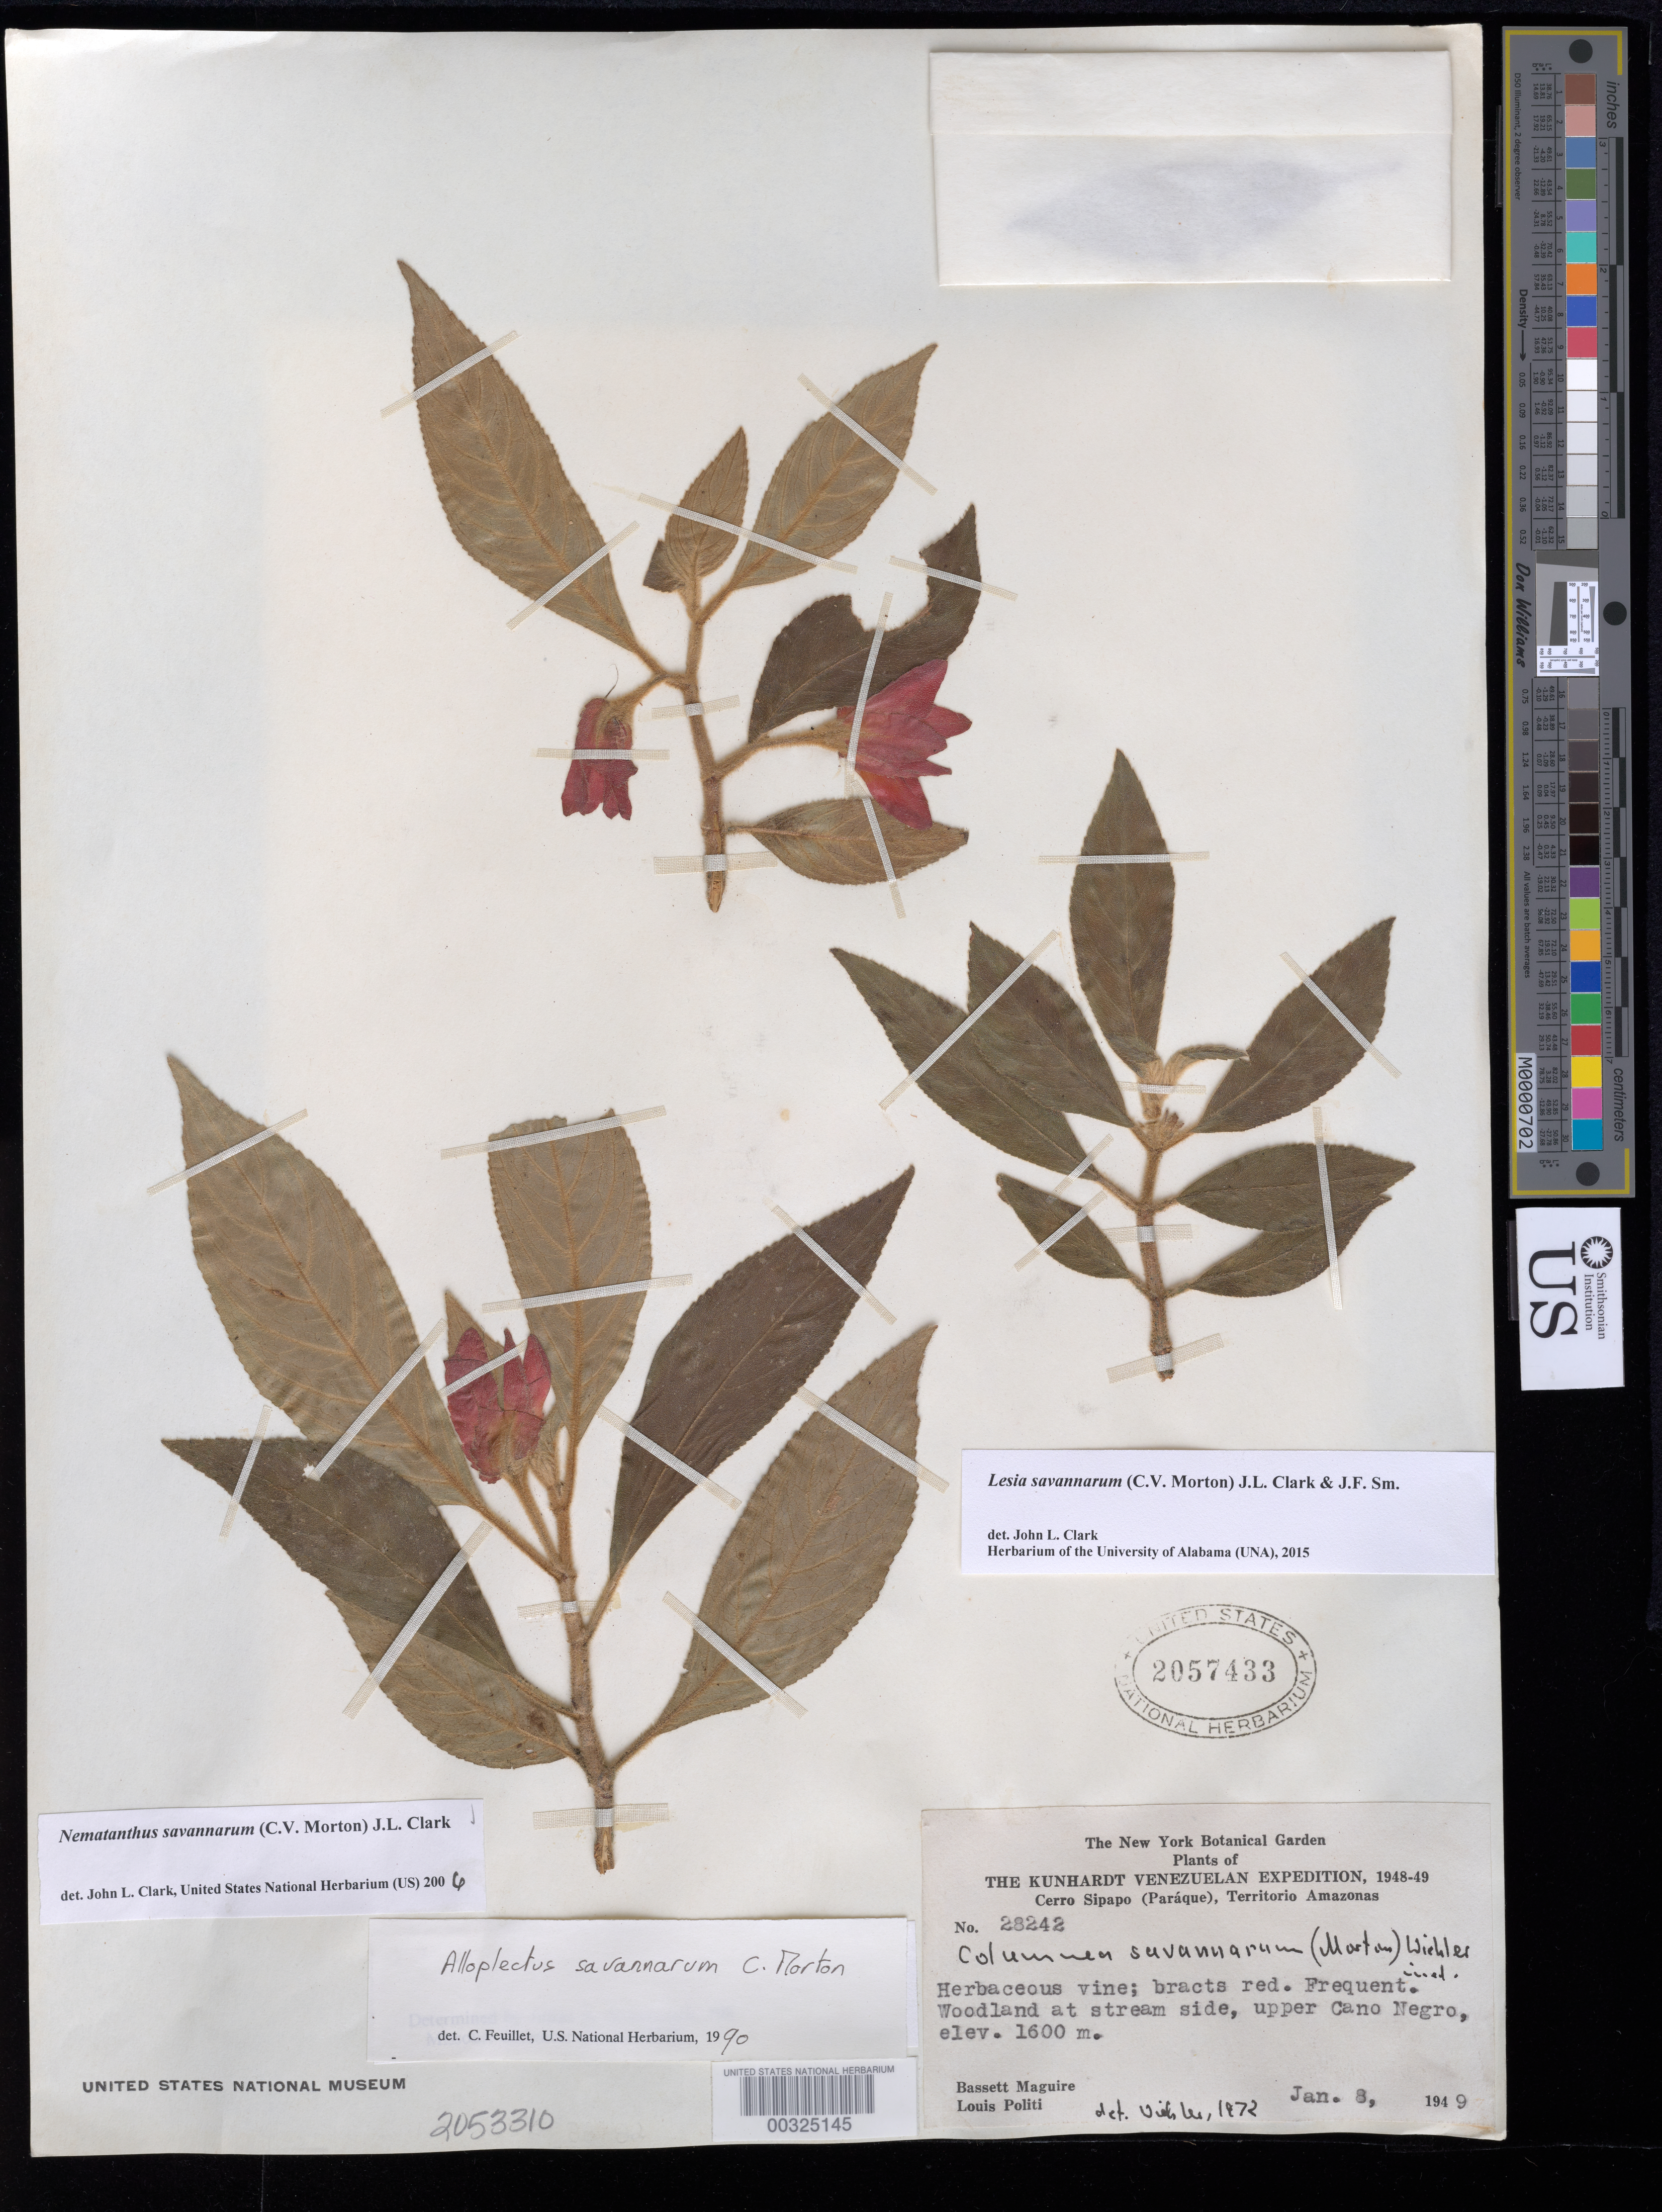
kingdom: Plantae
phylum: Tracheophyta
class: Magnoliopsida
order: Lamiales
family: Gesneriaceae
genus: Nematanthus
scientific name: Nematanthus savannarum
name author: (C.V. Morton in Maguire) J.L. Clark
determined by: Clark, J. L., (SEL), The Marie Selby Botanical Garden (UNITED STATES)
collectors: B. Maguire & L. Politi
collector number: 28242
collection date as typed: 08 Jan 1949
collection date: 1949-01-08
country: Venezuela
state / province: Amazonas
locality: Cerro Sipapo (Paráque). Upper Cano Negro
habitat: Woodland at stream side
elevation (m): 1600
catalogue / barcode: US 2057433